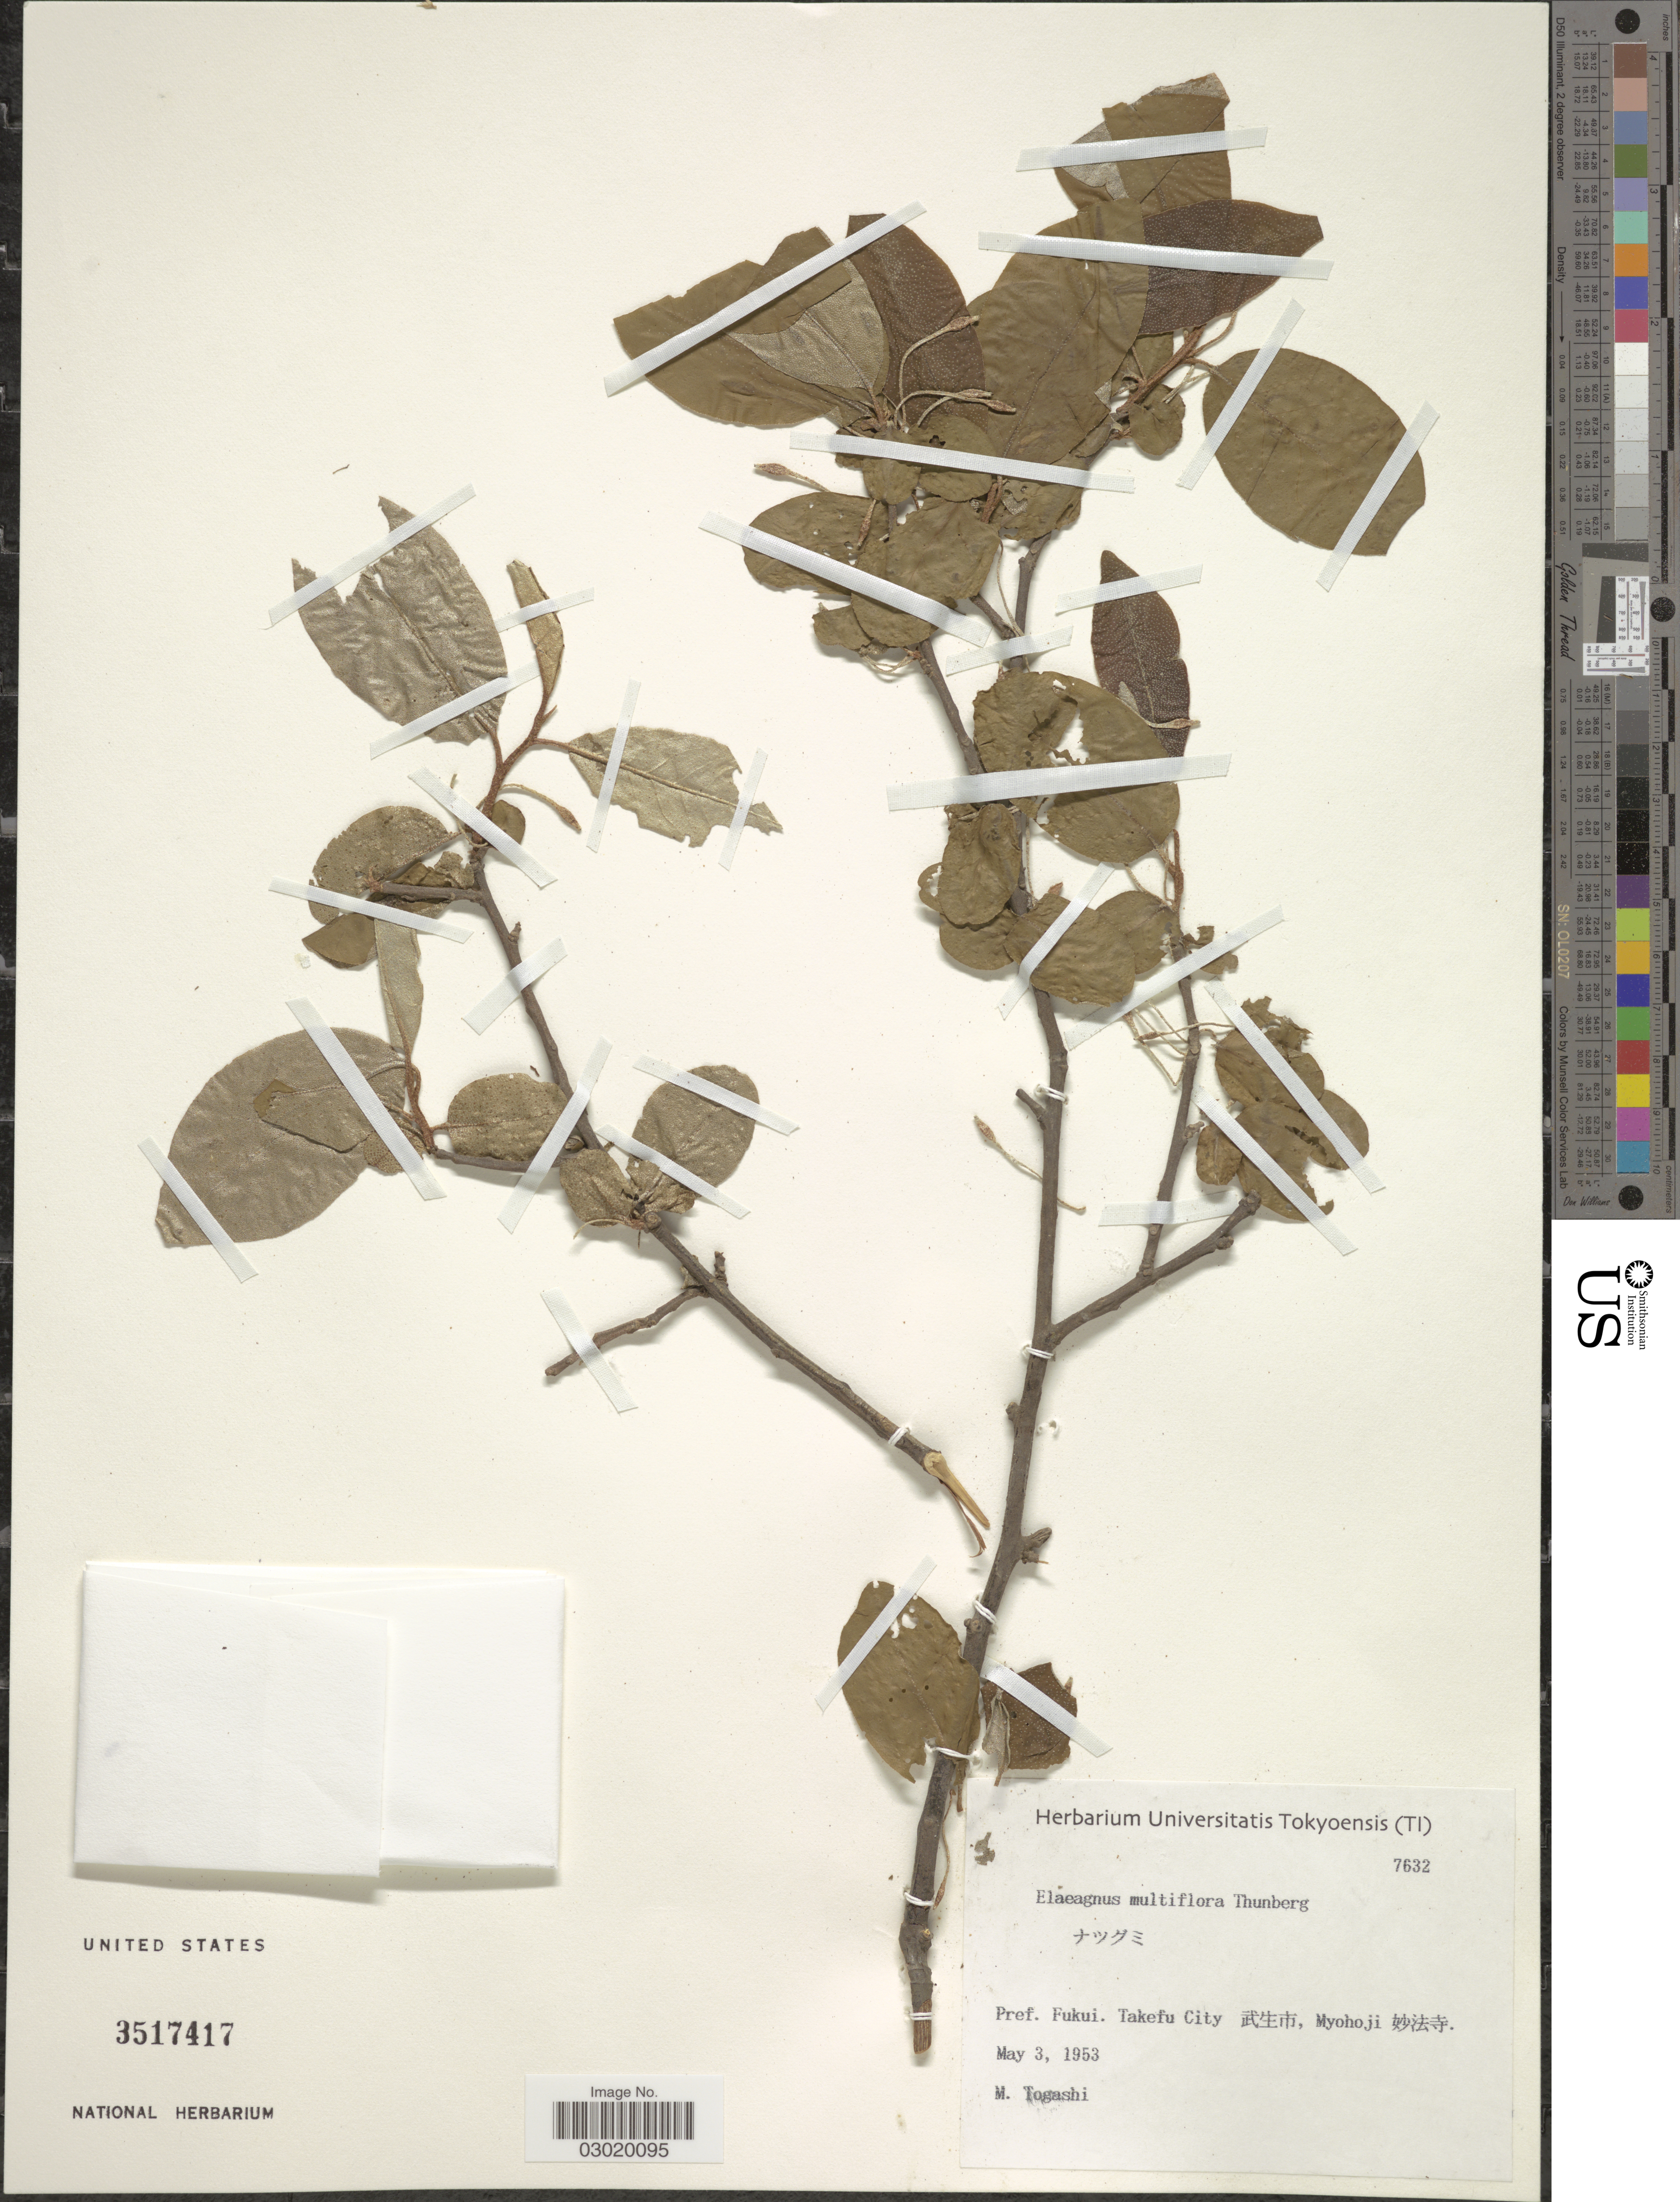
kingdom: Plantae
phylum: Tracheophyta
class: Magnoliopsida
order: Rosales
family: Elaeagnaceae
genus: Elaeagnus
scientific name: Elaeagnus multiflora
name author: Thunb.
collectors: M. Togashi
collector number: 7632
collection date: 1953-05-03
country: Japan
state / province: Hukui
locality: Pref. Fukui. Takefu City, Myohoji.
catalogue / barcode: US 3517417